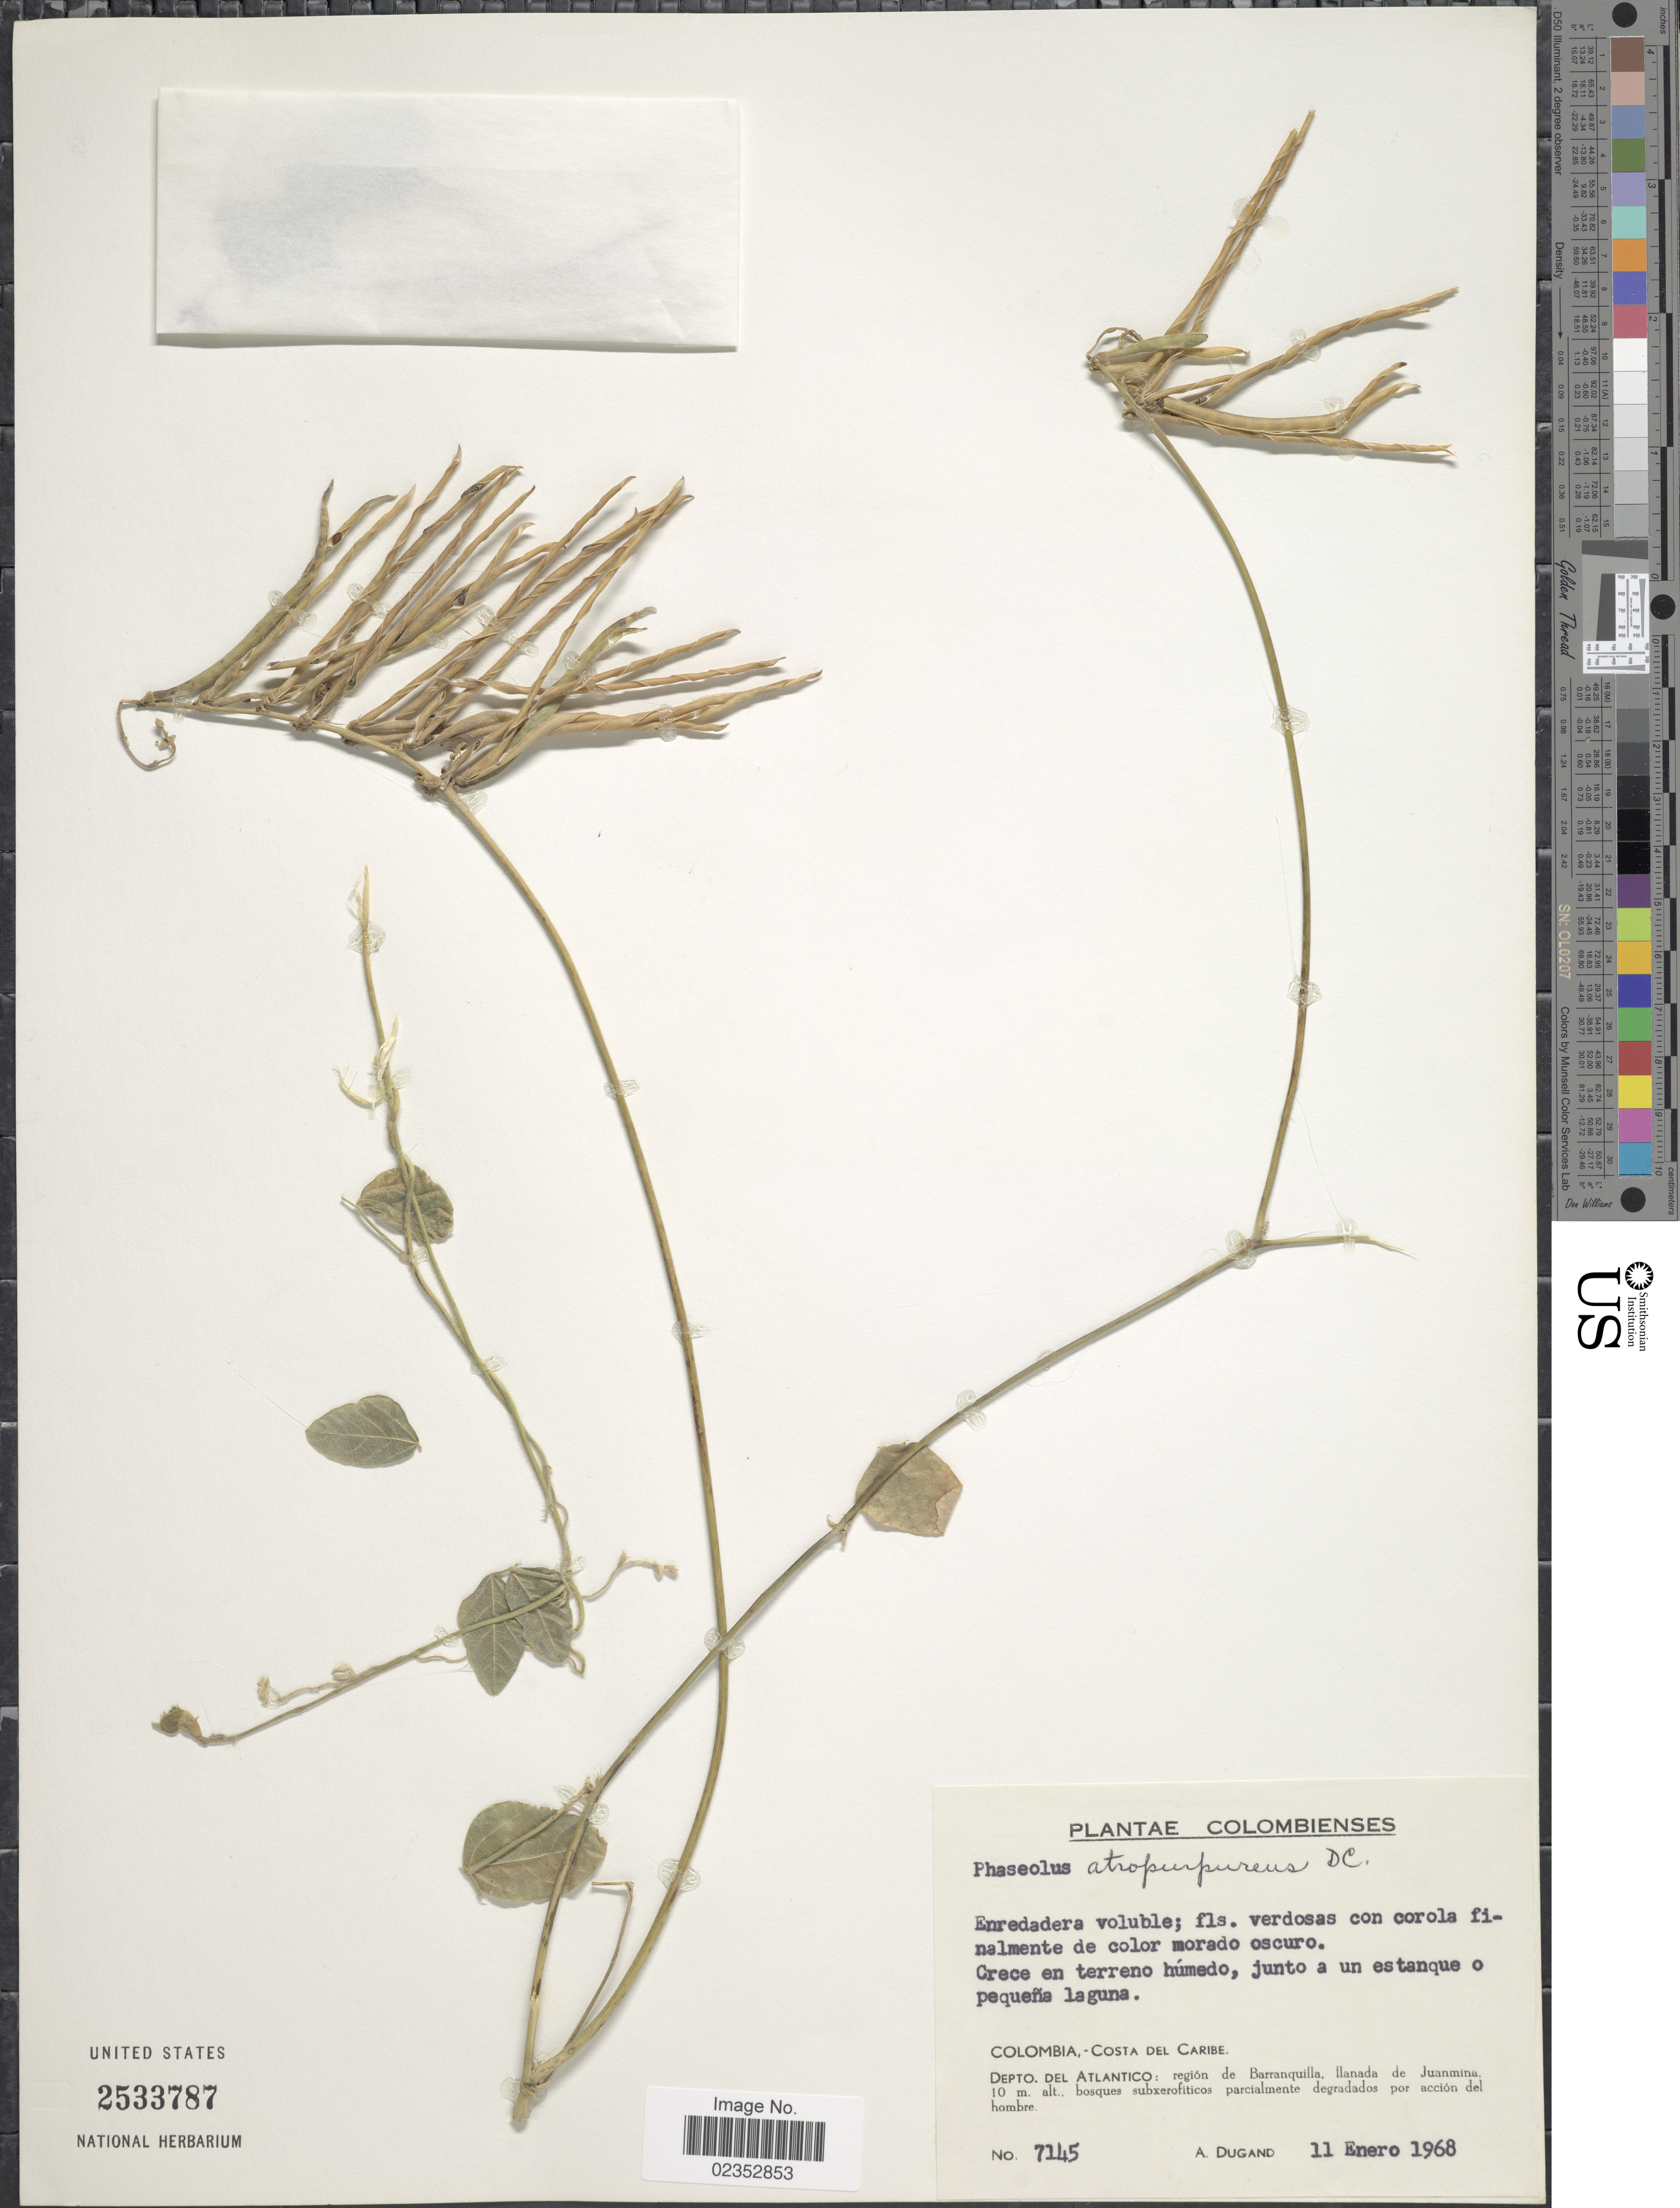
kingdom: Plantae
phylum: Tracheophyta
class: Magnoliopsida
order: Fabales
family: Fabaceae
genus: Macroptilium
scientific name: Macroptilium gracile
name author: (Poepp. ex Benth.) Urb.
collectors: A. Dugand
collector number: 7145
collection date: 1968-01-11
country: Colombia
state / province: Atlántico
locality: Costa Del Caribe . Depto del Atlantico: región de Barranquila, llanada de Juanmina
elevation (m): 10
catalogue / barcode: US 2533787